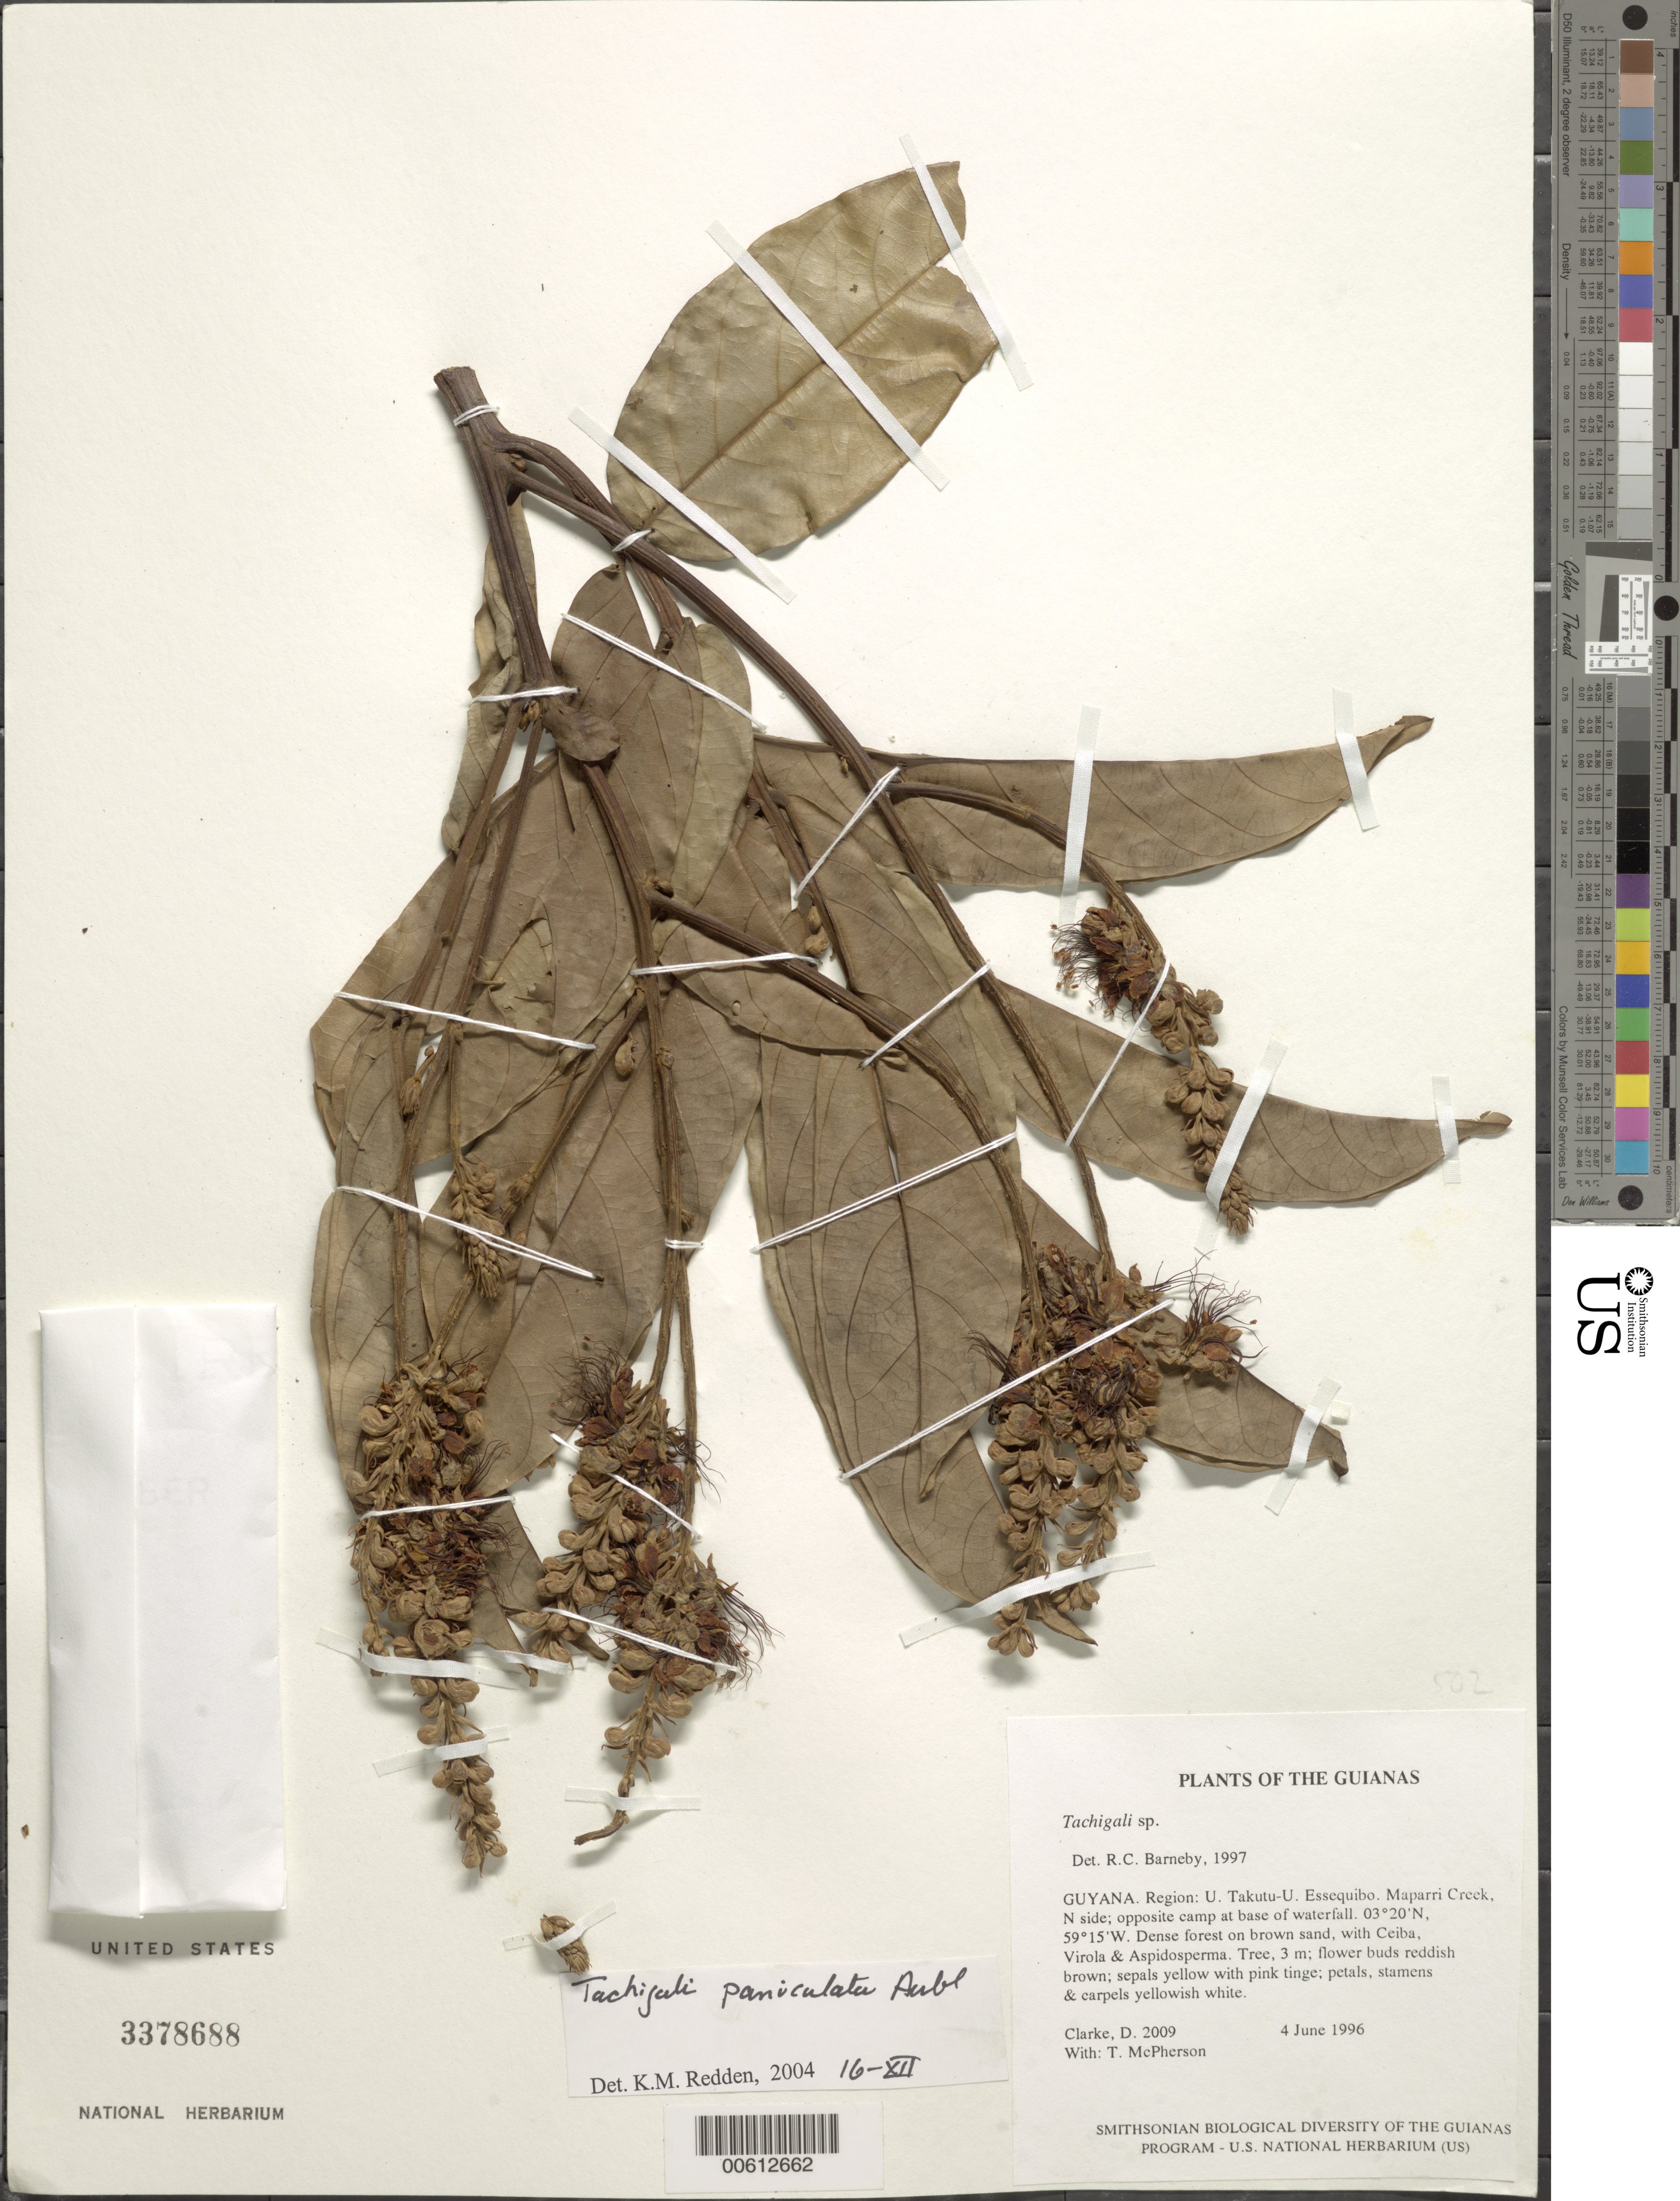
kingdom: Plantae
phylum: Tracheophyta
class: Magnoliopsida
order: Fabales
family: Fabaceae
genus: Tachigali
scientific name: Tachigali paniculata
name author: Aubl.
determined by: Redden, K. M.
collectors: H. D. Clarke & T. McPherson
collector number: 2009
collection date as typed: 5 June 1996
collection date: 1996-06-05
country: Guyana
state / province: U. Takutu-U. Essequibo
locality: Maparri Creek, N side; opposite camp at base of waterfall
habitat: Streamside vegetation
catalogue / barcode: US 3378688